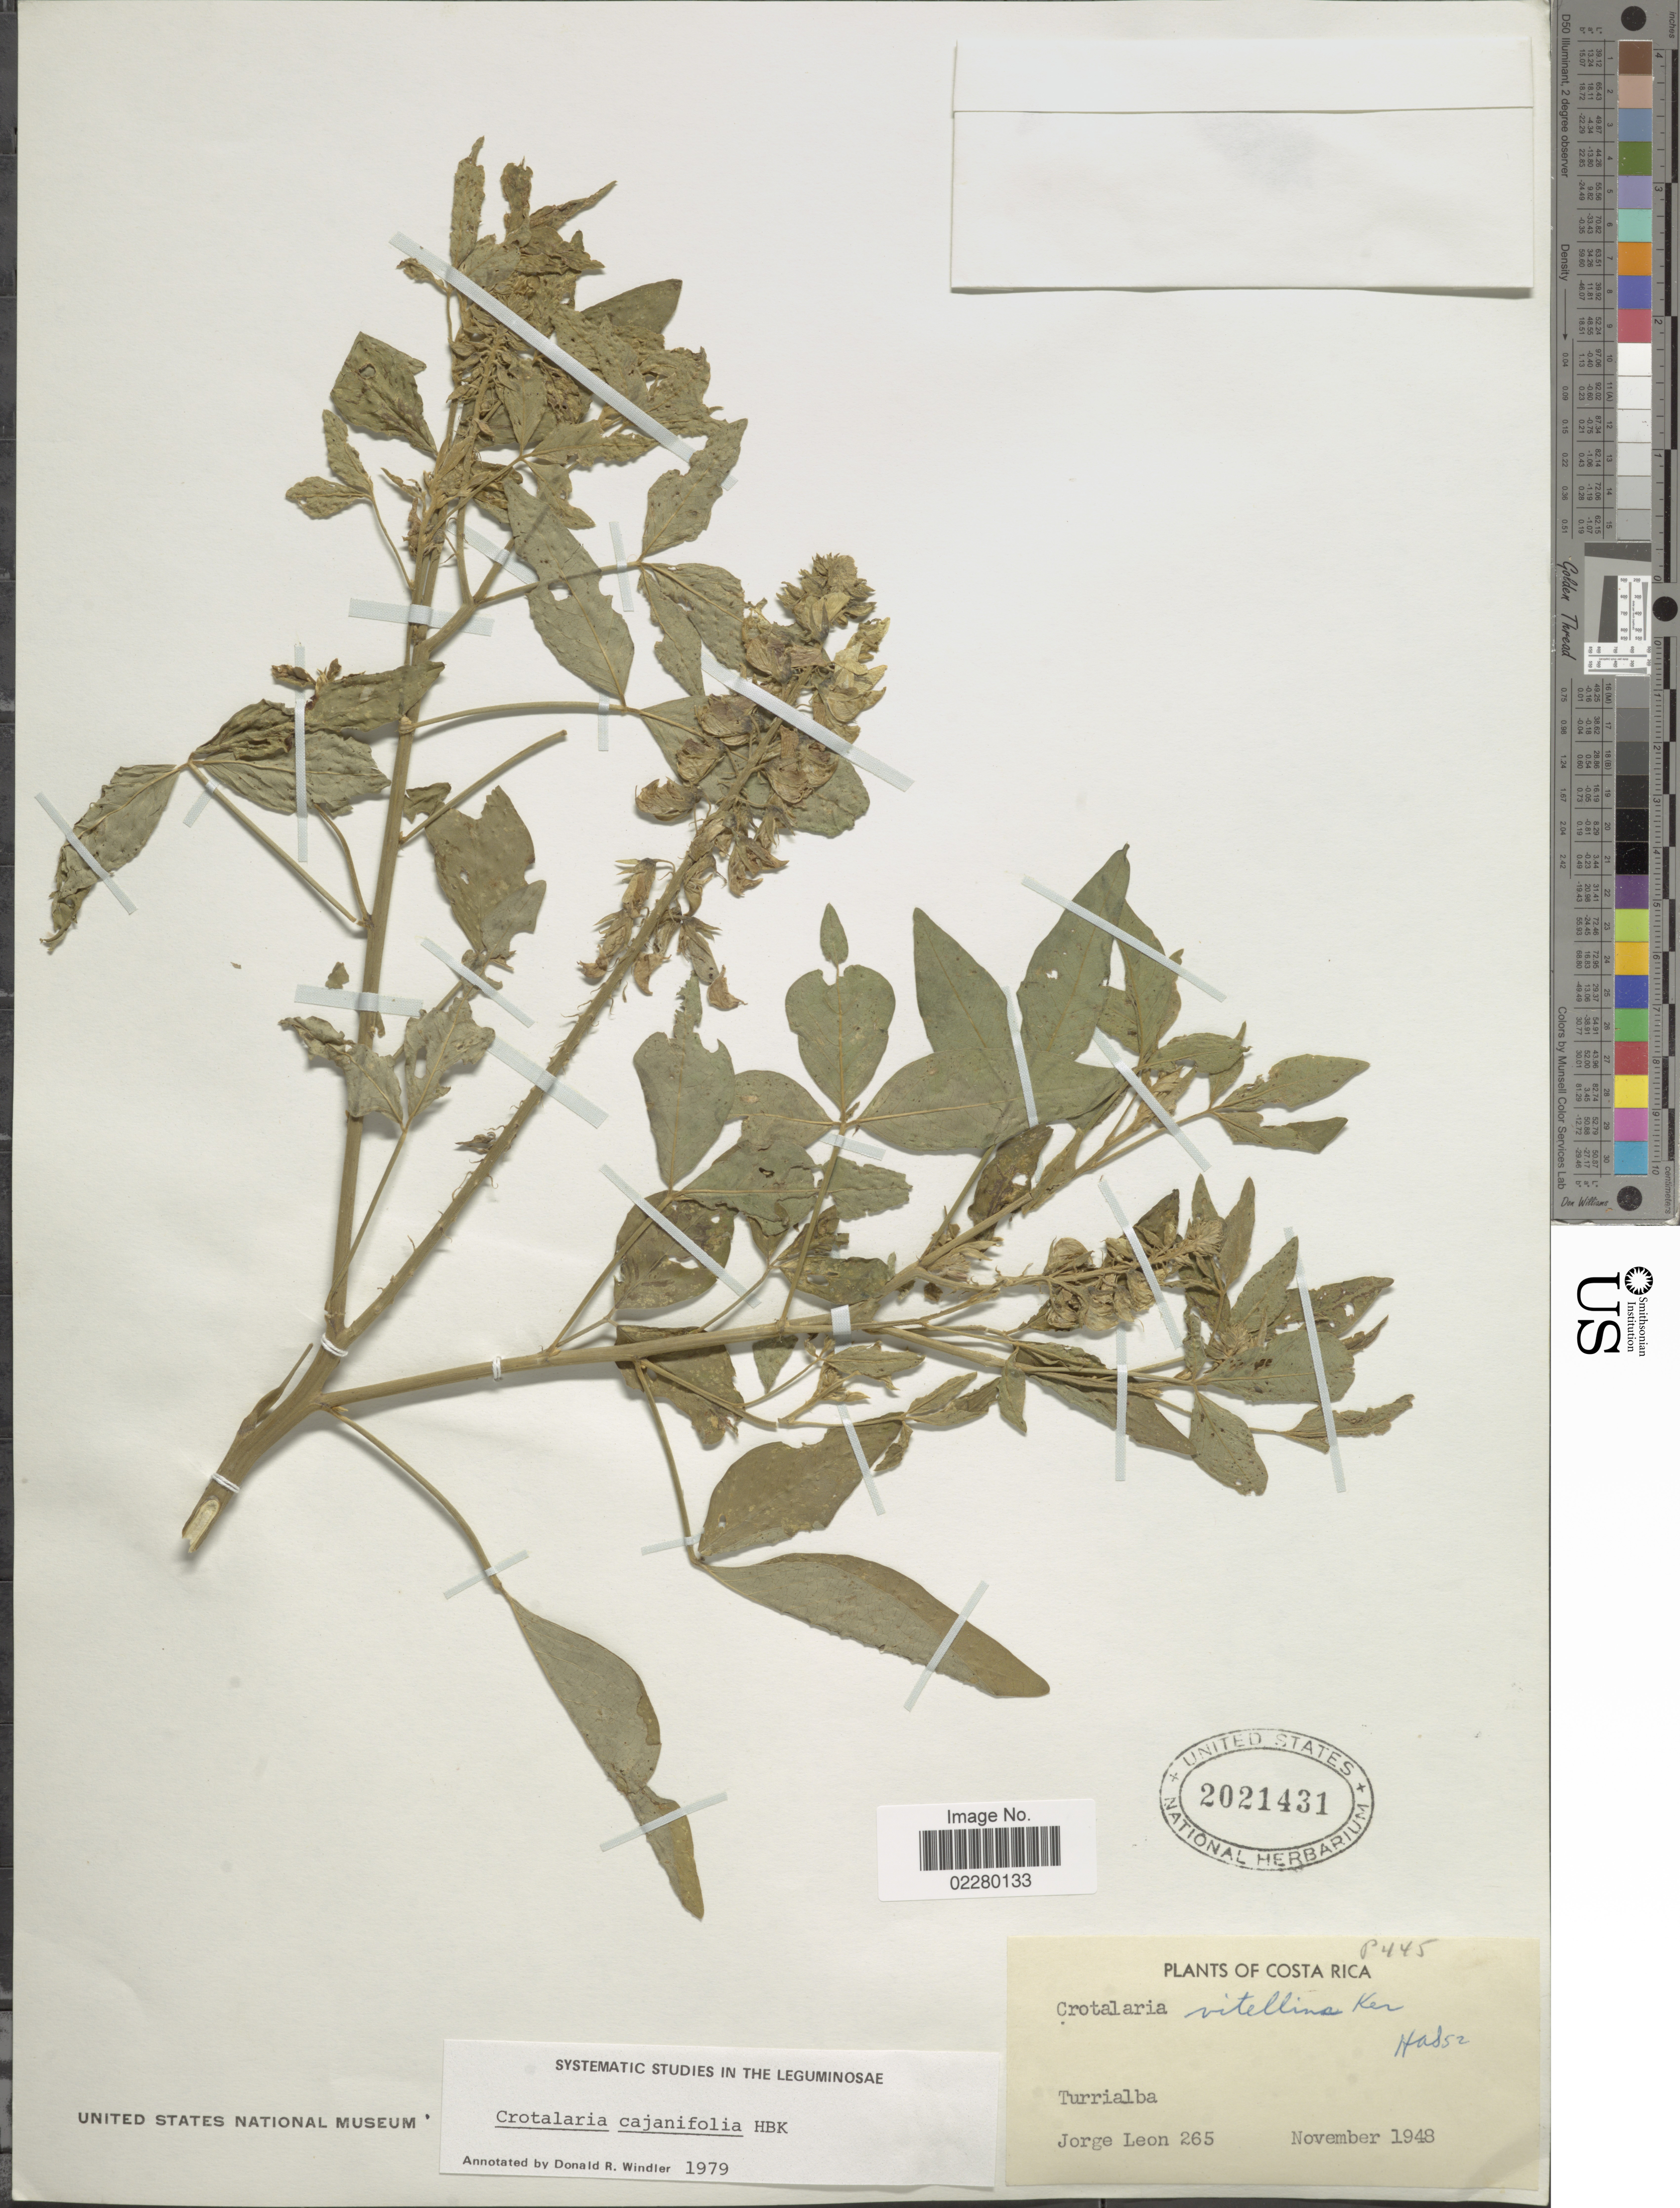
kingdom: Plantae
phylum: Tracheophyta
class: Magnoliopsida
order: Fabales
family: Fabaceae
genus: Crotalaria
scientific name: Crotalaria cajanifolia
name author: Kunth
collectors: J. León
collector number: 265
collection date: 1948-11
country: Costa Rica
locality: Turrialba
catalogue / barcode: US 2021431